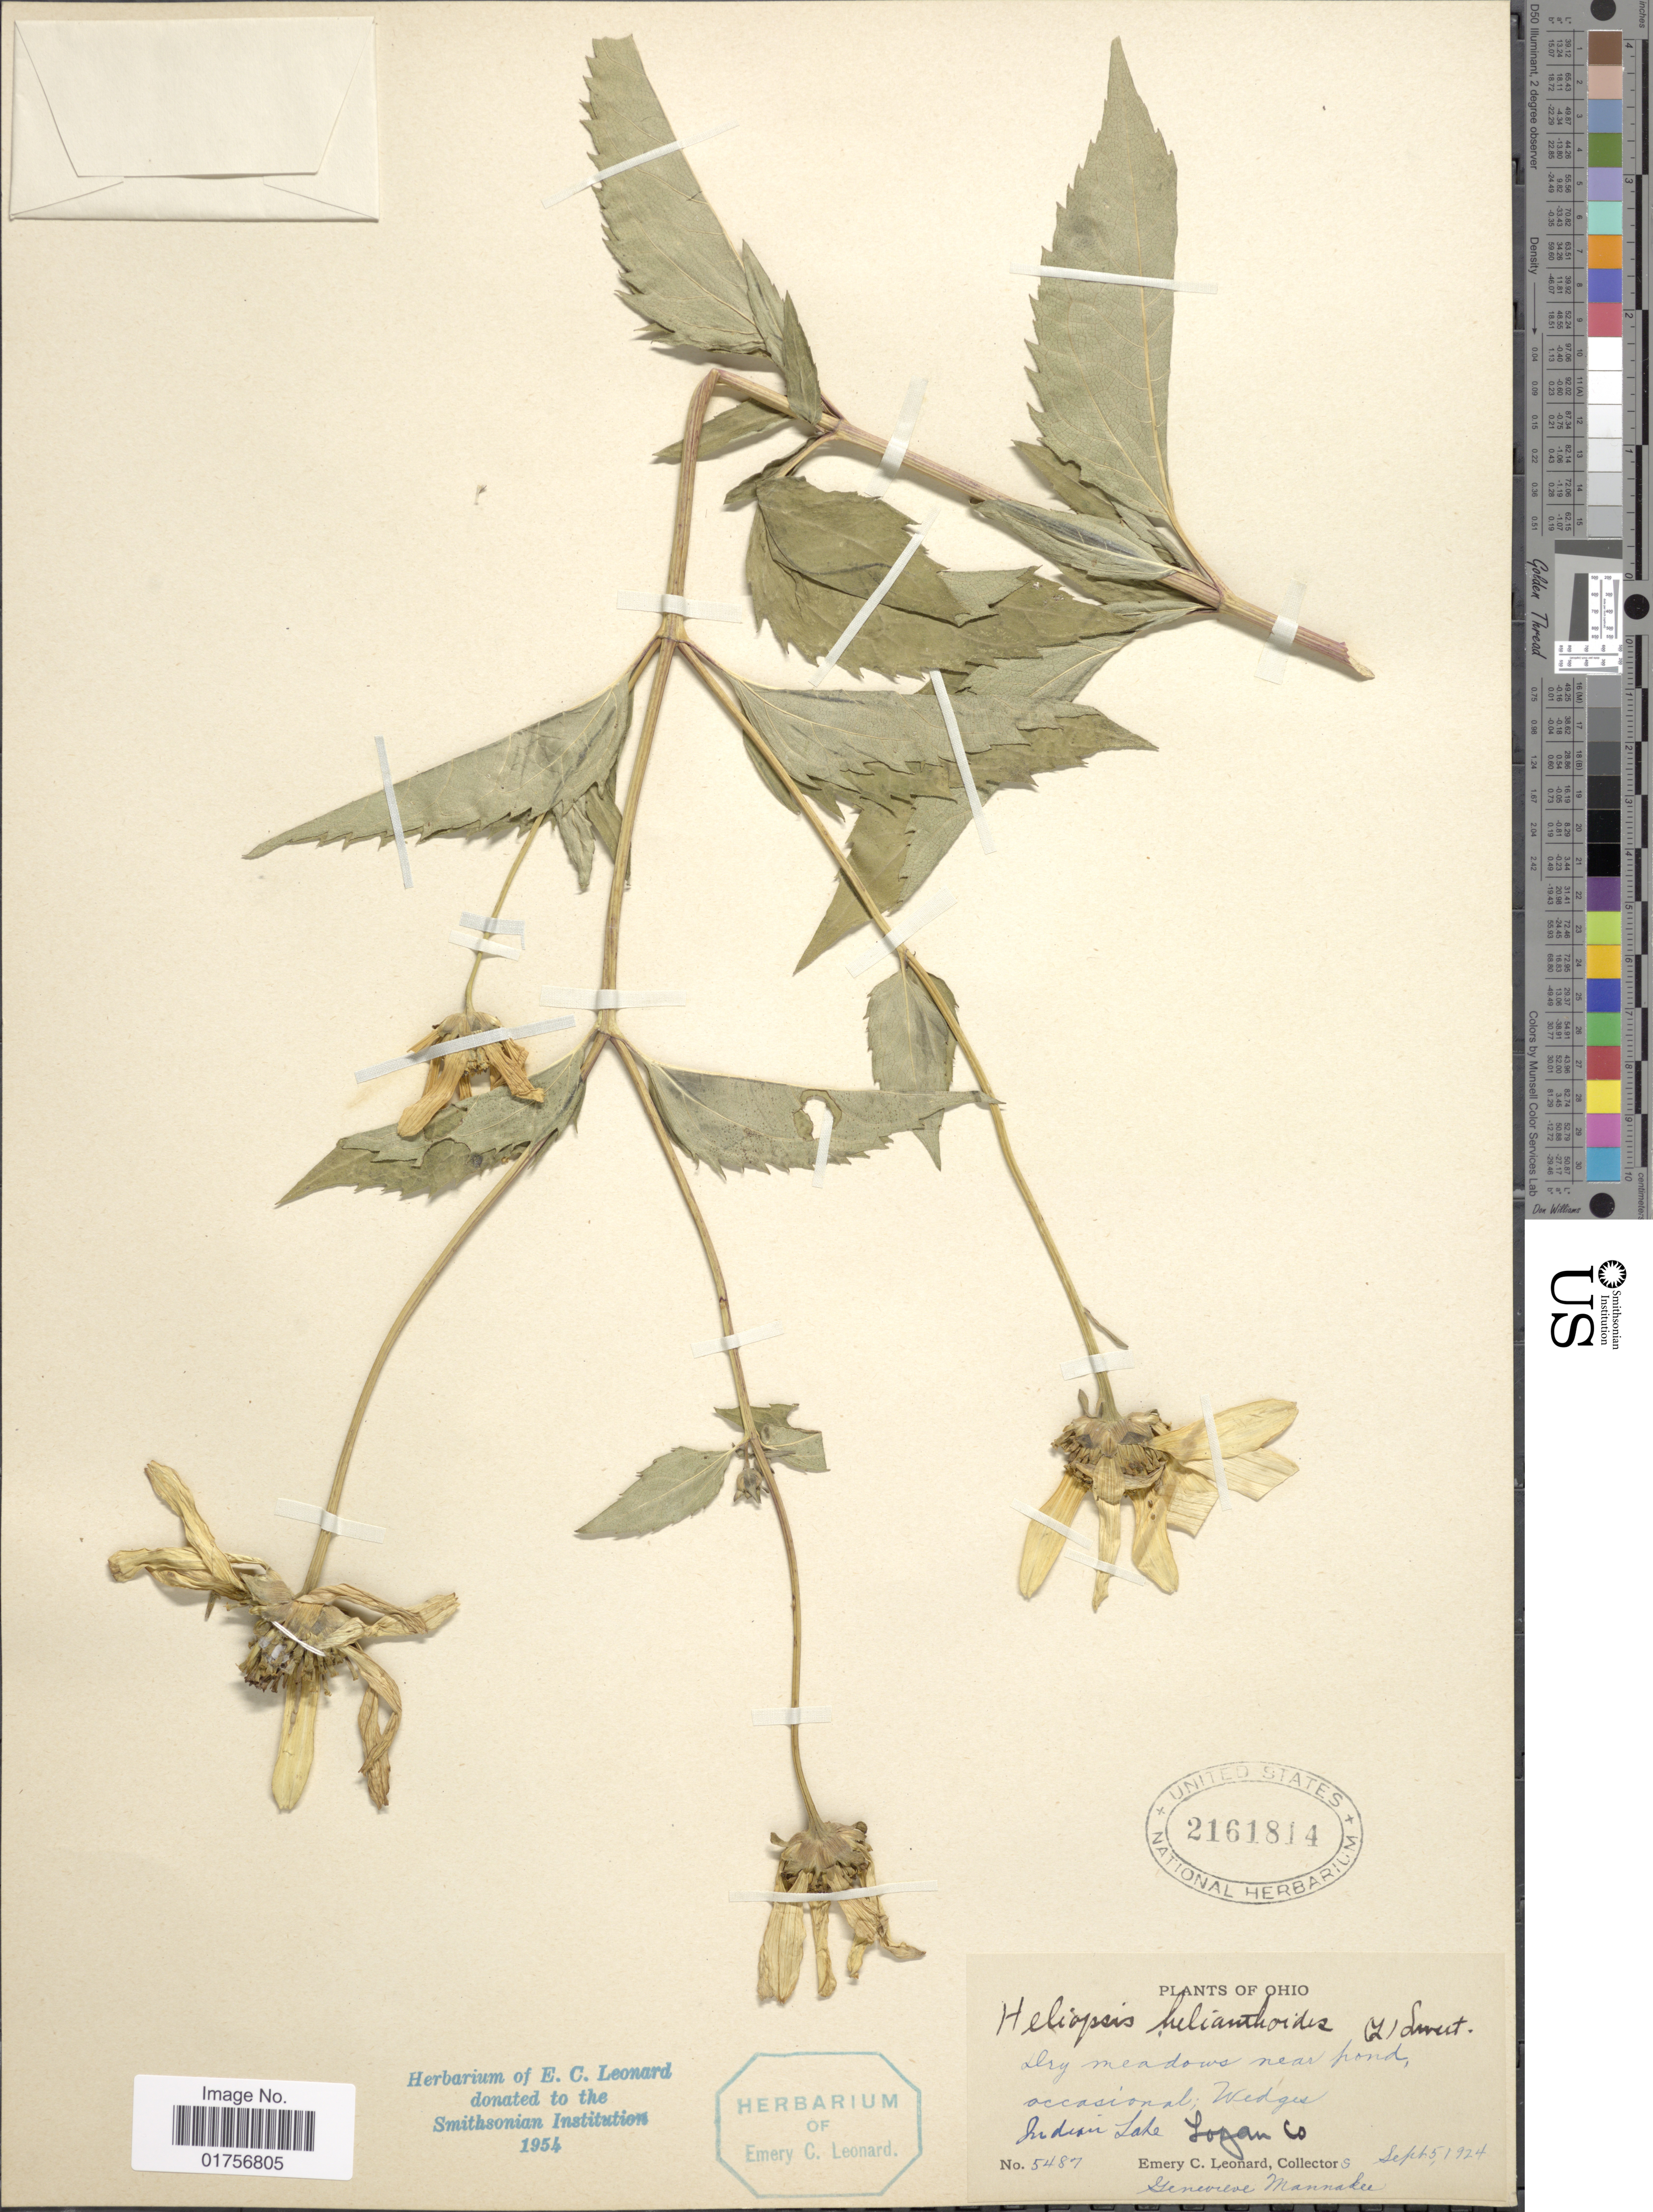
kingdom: Plantae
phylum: Tracheophyta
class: Magnoliopsida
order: Asterales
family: Asteraceae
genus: Heliopsis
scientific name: Heliopsis helianthoides subsp. helianthoides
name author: (L.) Sweet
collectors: E. C. Leonard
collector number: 5487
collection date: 1924-09-05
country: United States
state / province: Ohio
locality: Logan Co., Indian Lake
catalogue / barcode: US 21161814